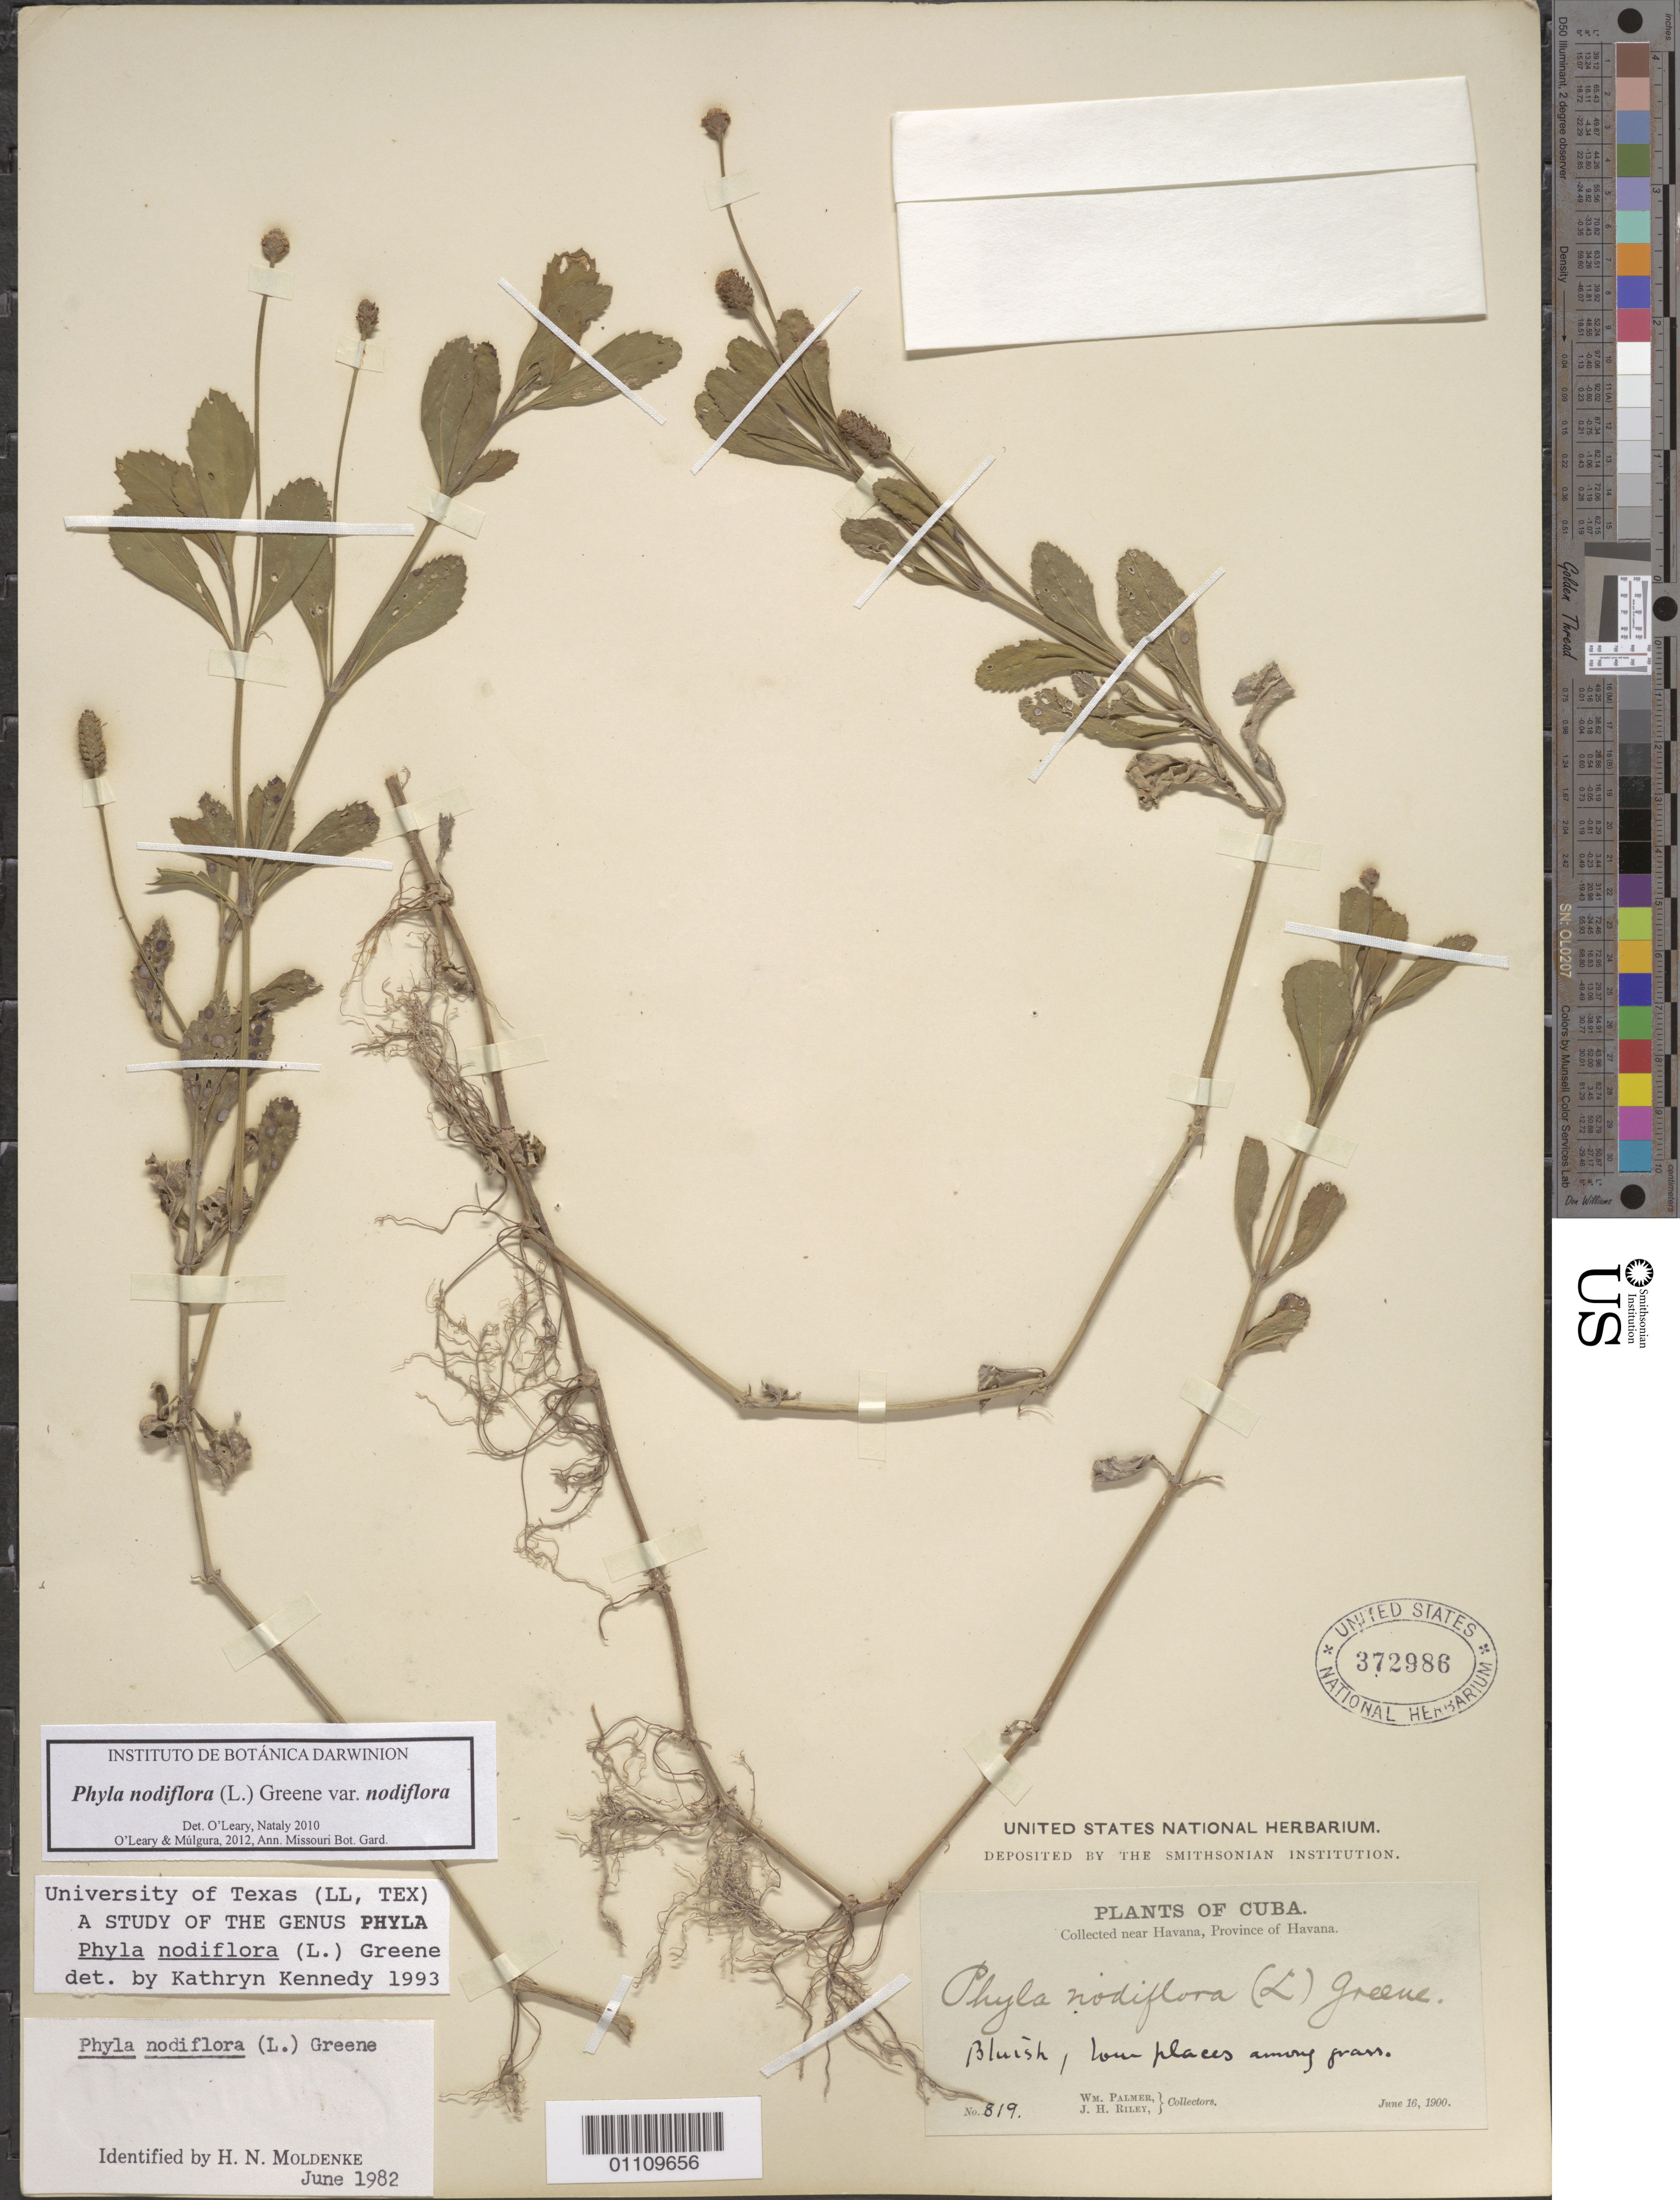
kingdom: Plantae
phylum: Tracheophyta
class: Magnoliopsida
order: Lamiales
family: Verbenaceae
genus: Phyla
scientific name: Phyla nodiflora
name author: (L.) Greene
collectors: W. Palmer & J. H. Riley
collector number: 819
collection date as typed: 16 Jun 1900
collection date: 1900-06-16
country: Cuba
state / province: La Habana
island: Cuba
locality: Havana, near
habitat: Low places among grass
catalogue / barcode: US 372986